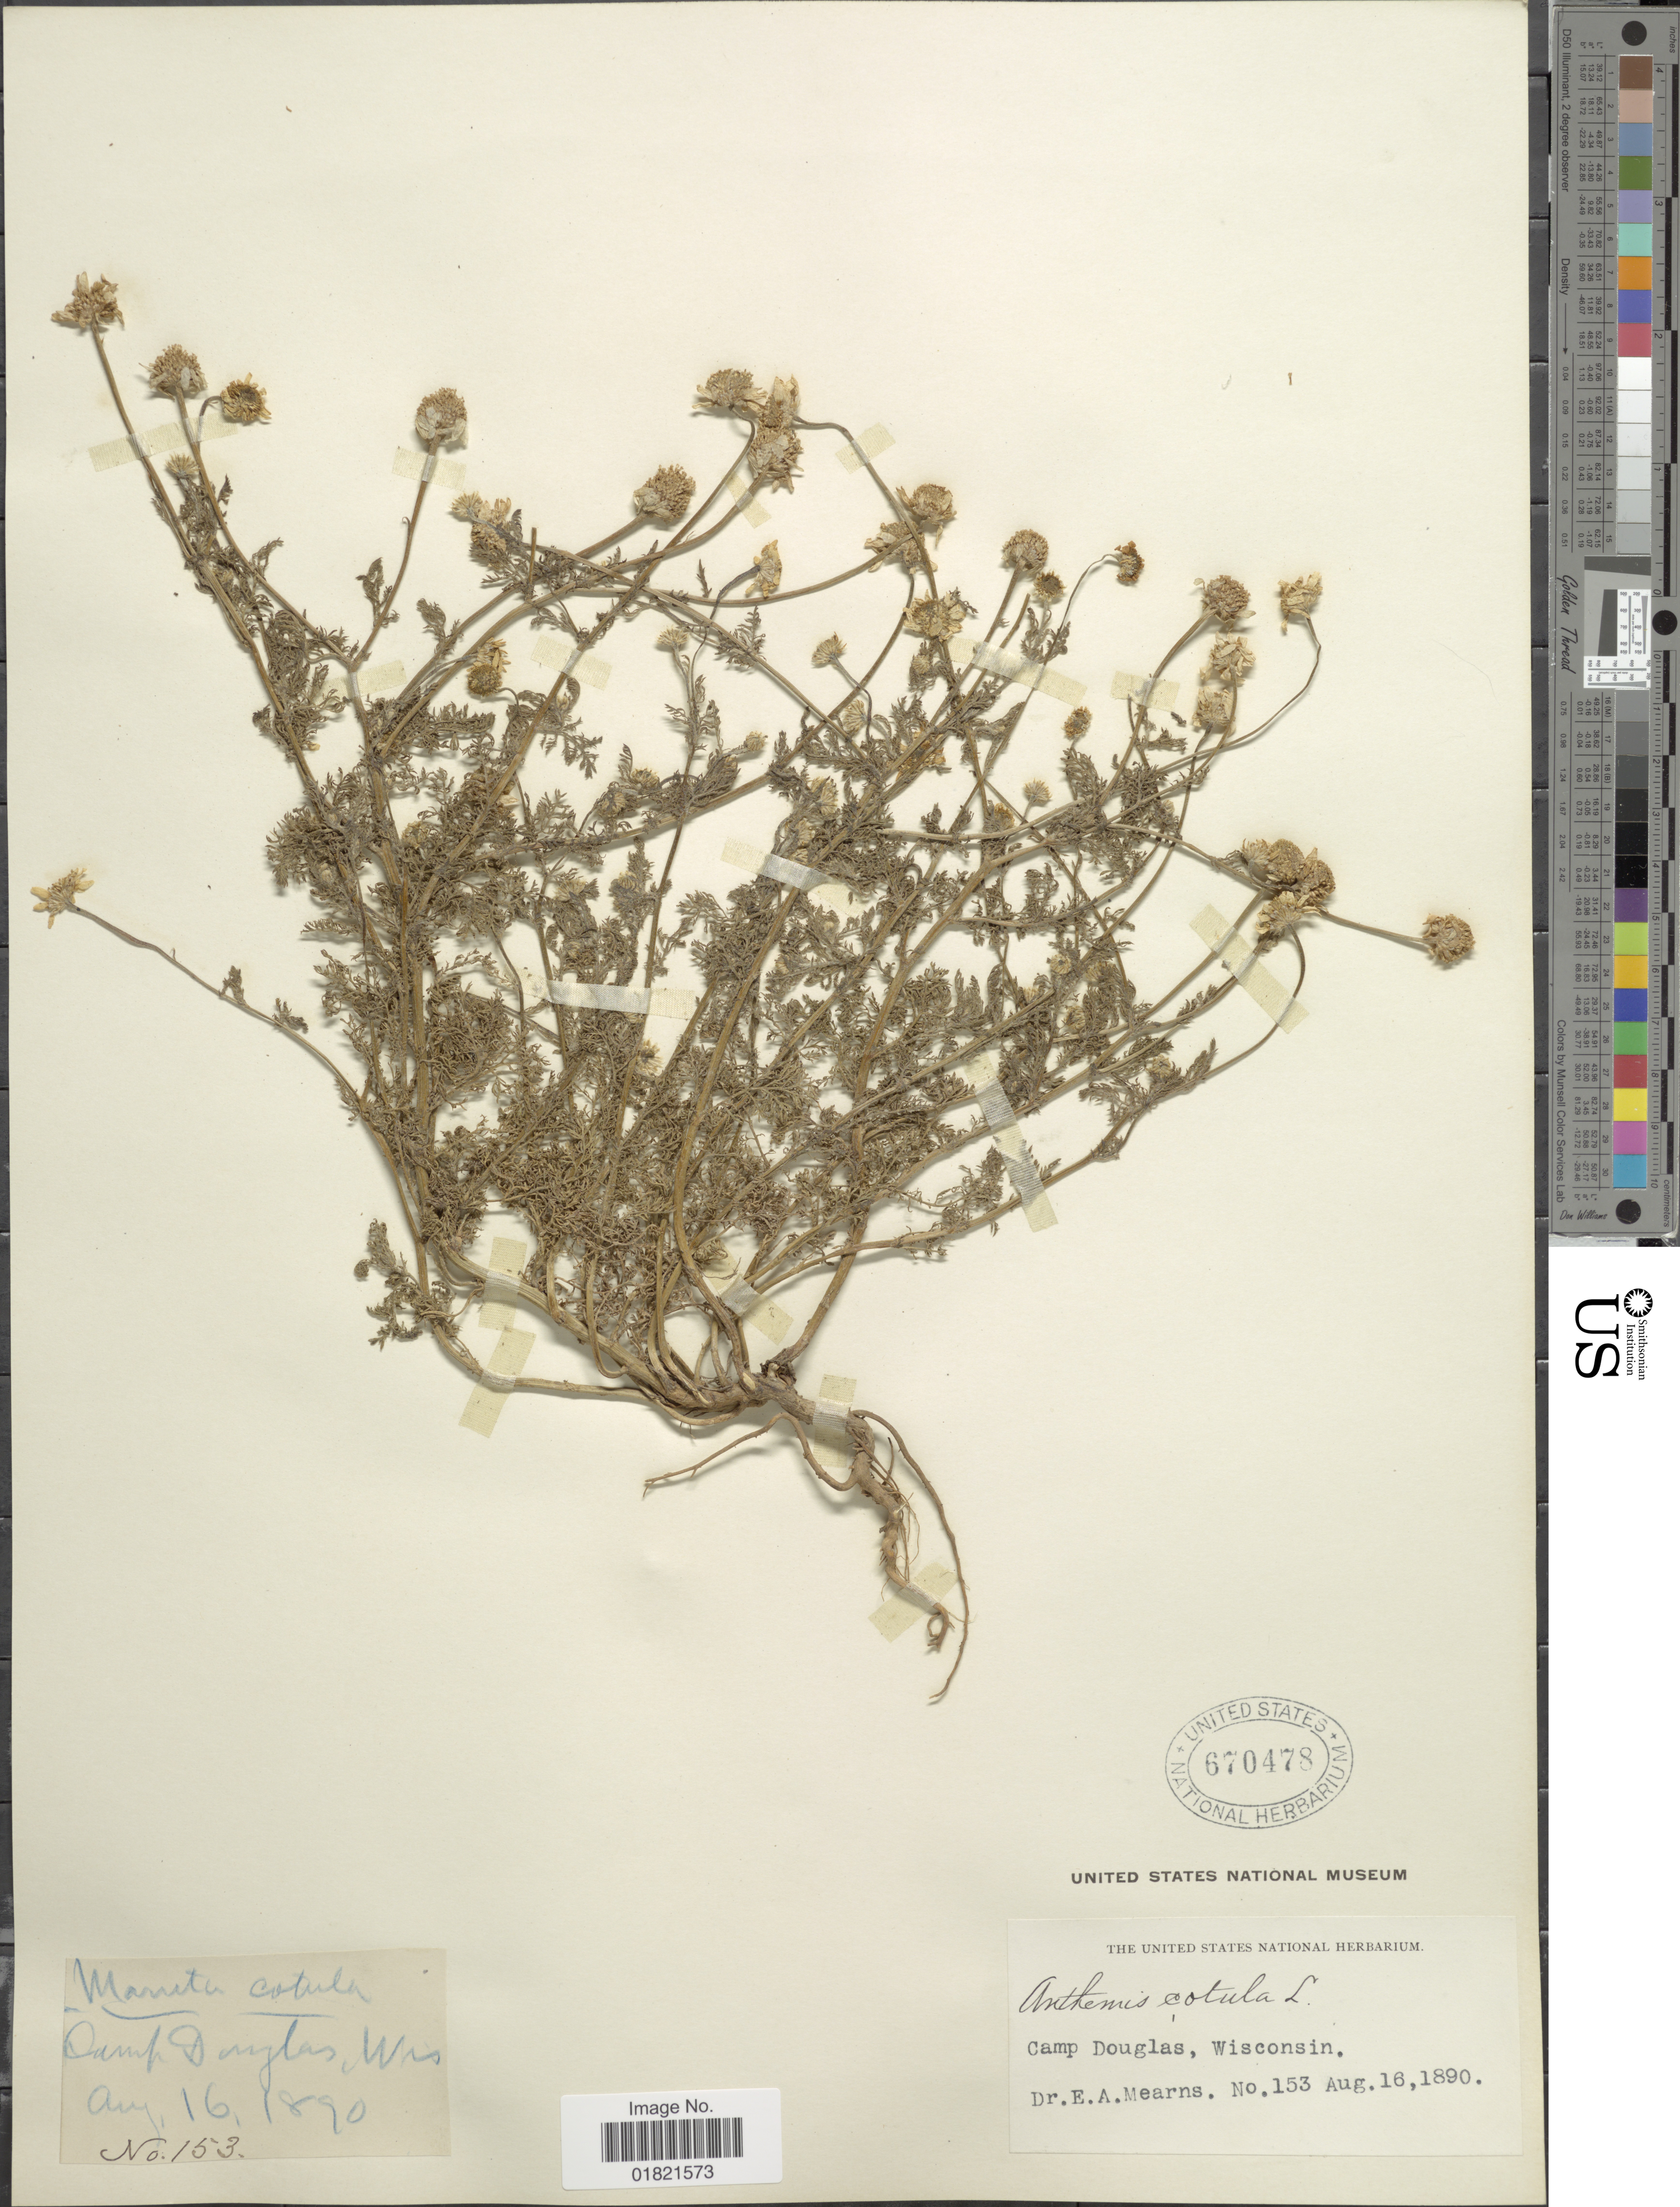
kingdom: Plantae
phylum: Tracheophyta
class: Magnoliopsida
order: Asterales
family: Asteraceae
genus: Anthemis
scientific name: Anthemis cotula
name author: L.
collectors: E. A. Mearns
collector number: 153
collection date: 1890-08-16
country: United States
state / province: Wisconsin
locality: Camp Douglas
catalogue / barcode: US 670478